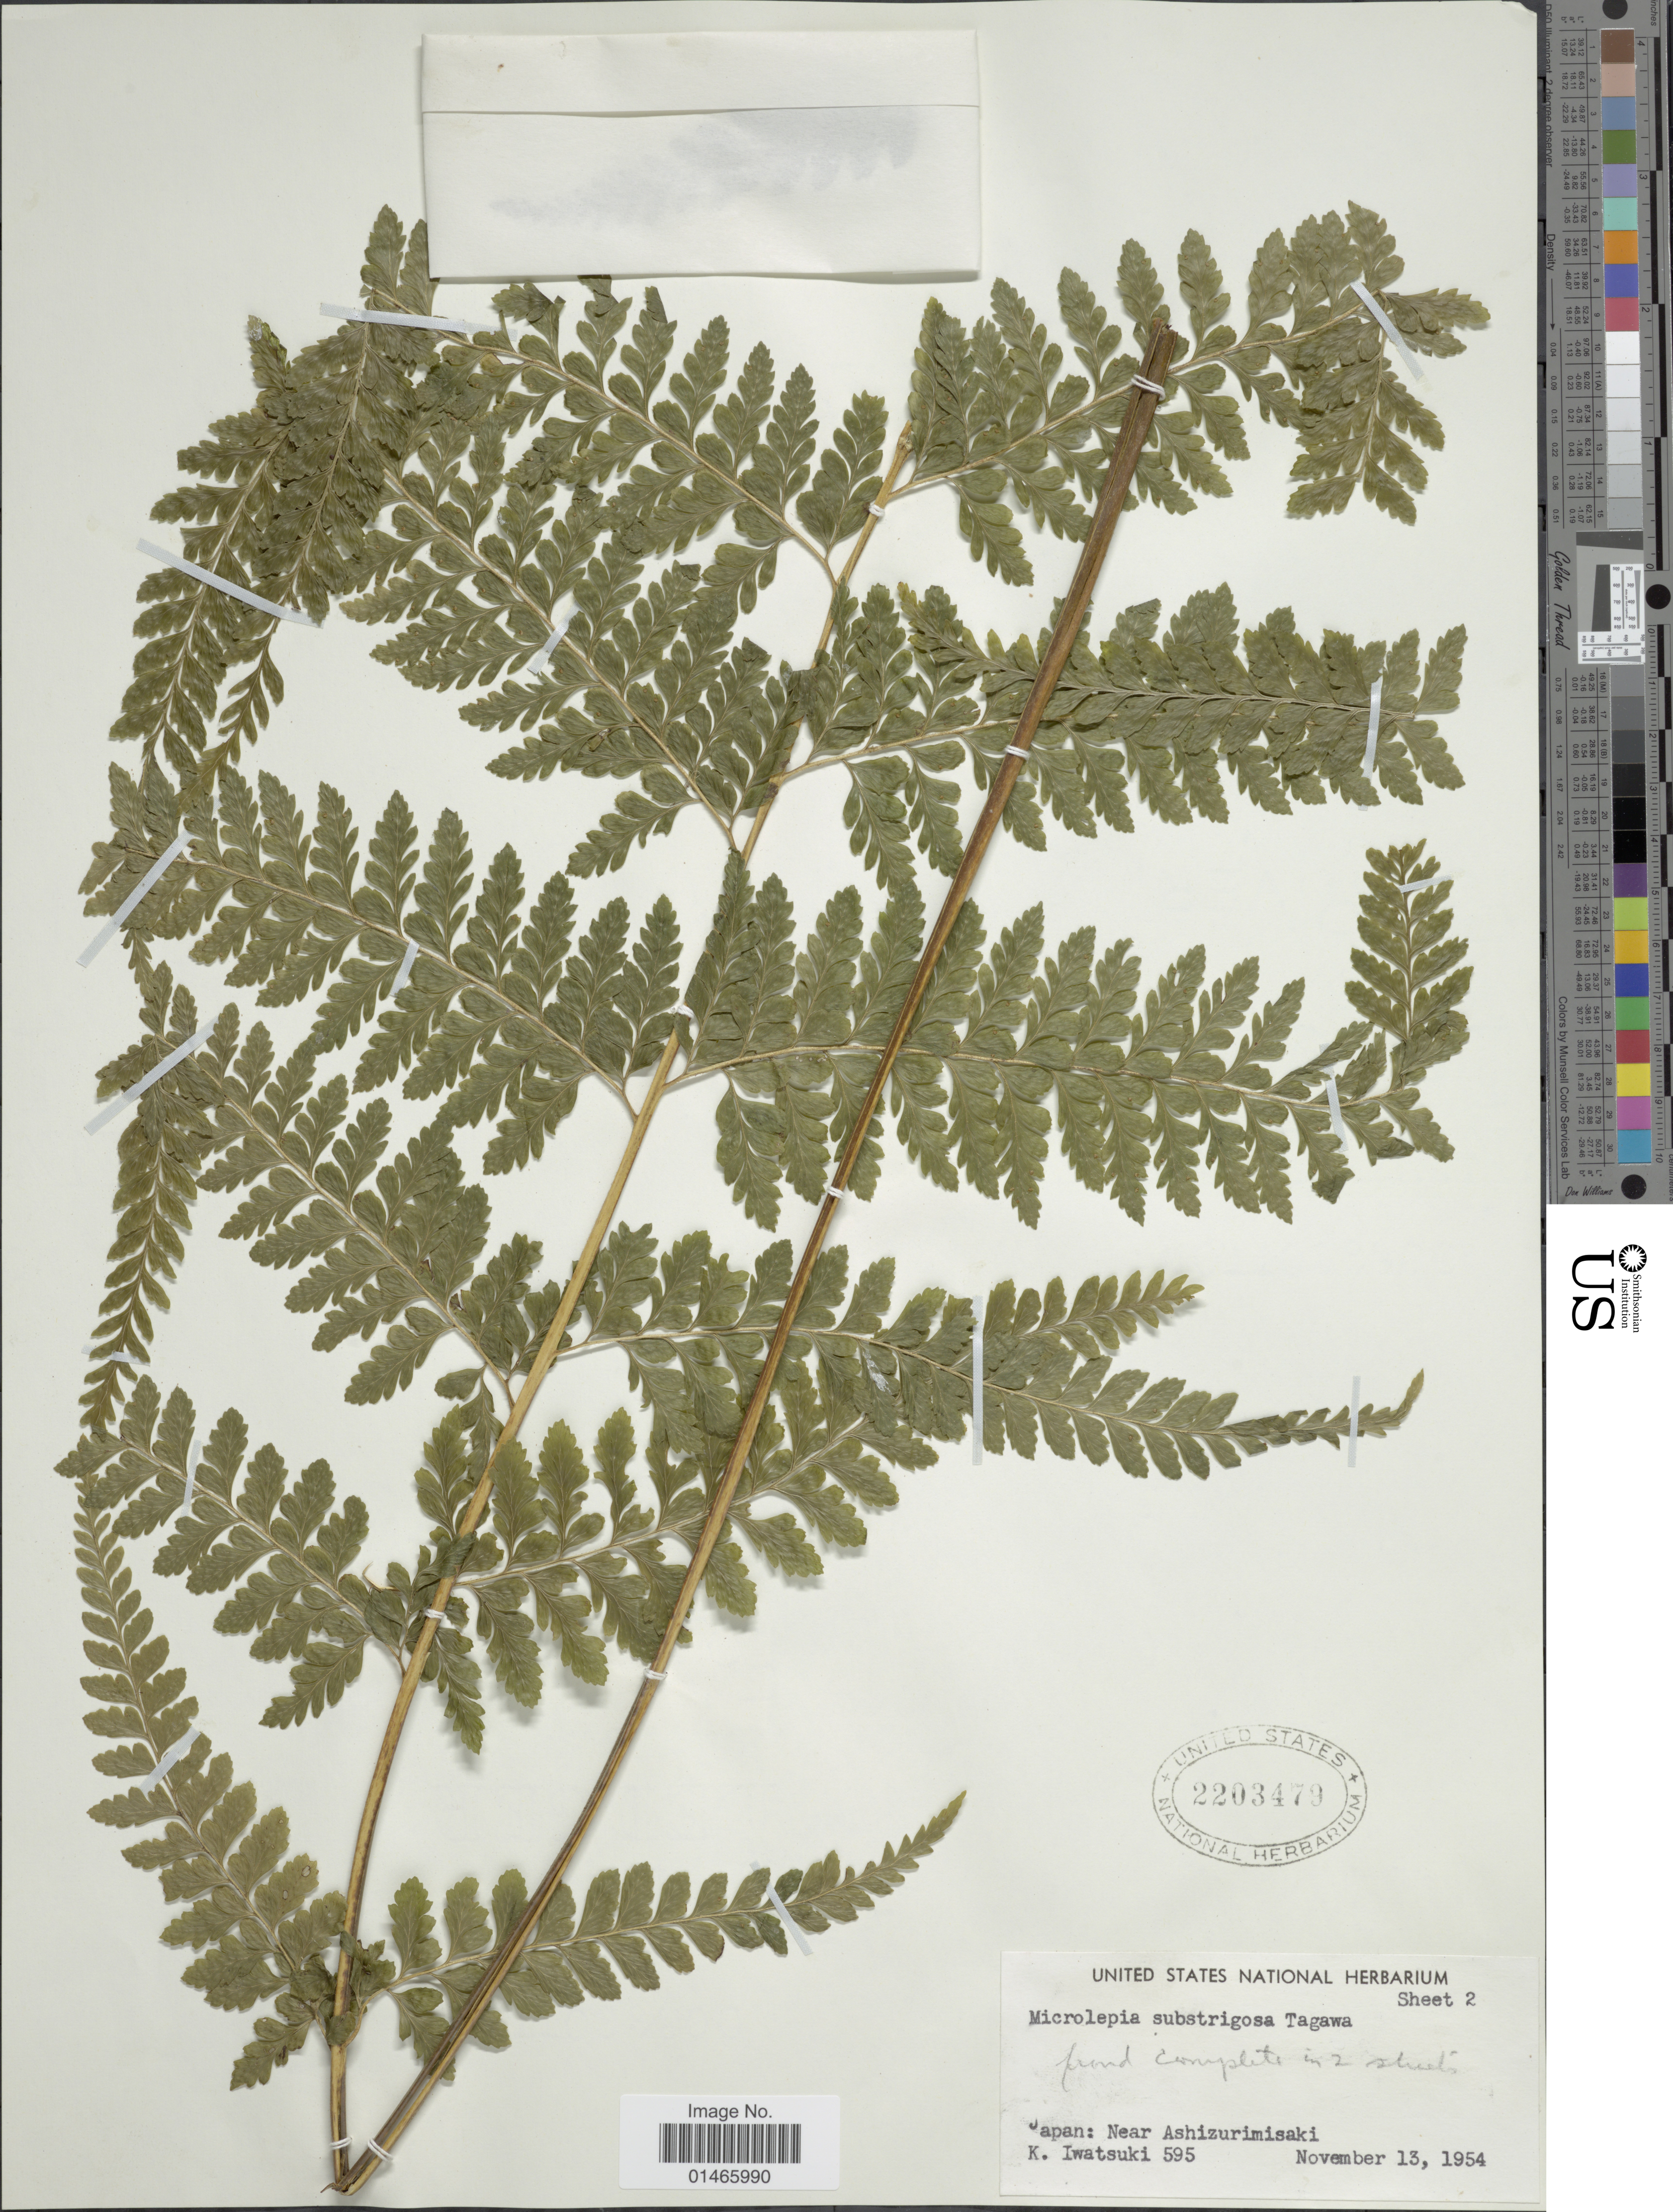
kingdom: Plantae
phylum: Tracheophyta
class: Polypodiopsida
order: Polypodiales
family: Dennstaedtiaceae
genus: Microlepia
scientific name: Microlepia substrigosa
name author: Tagawa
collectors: K. Iwatsuki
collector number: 595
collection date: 1954-11-13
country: Japan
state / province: Koti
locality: Near Ashizurimisaki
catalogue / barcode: US 2203479